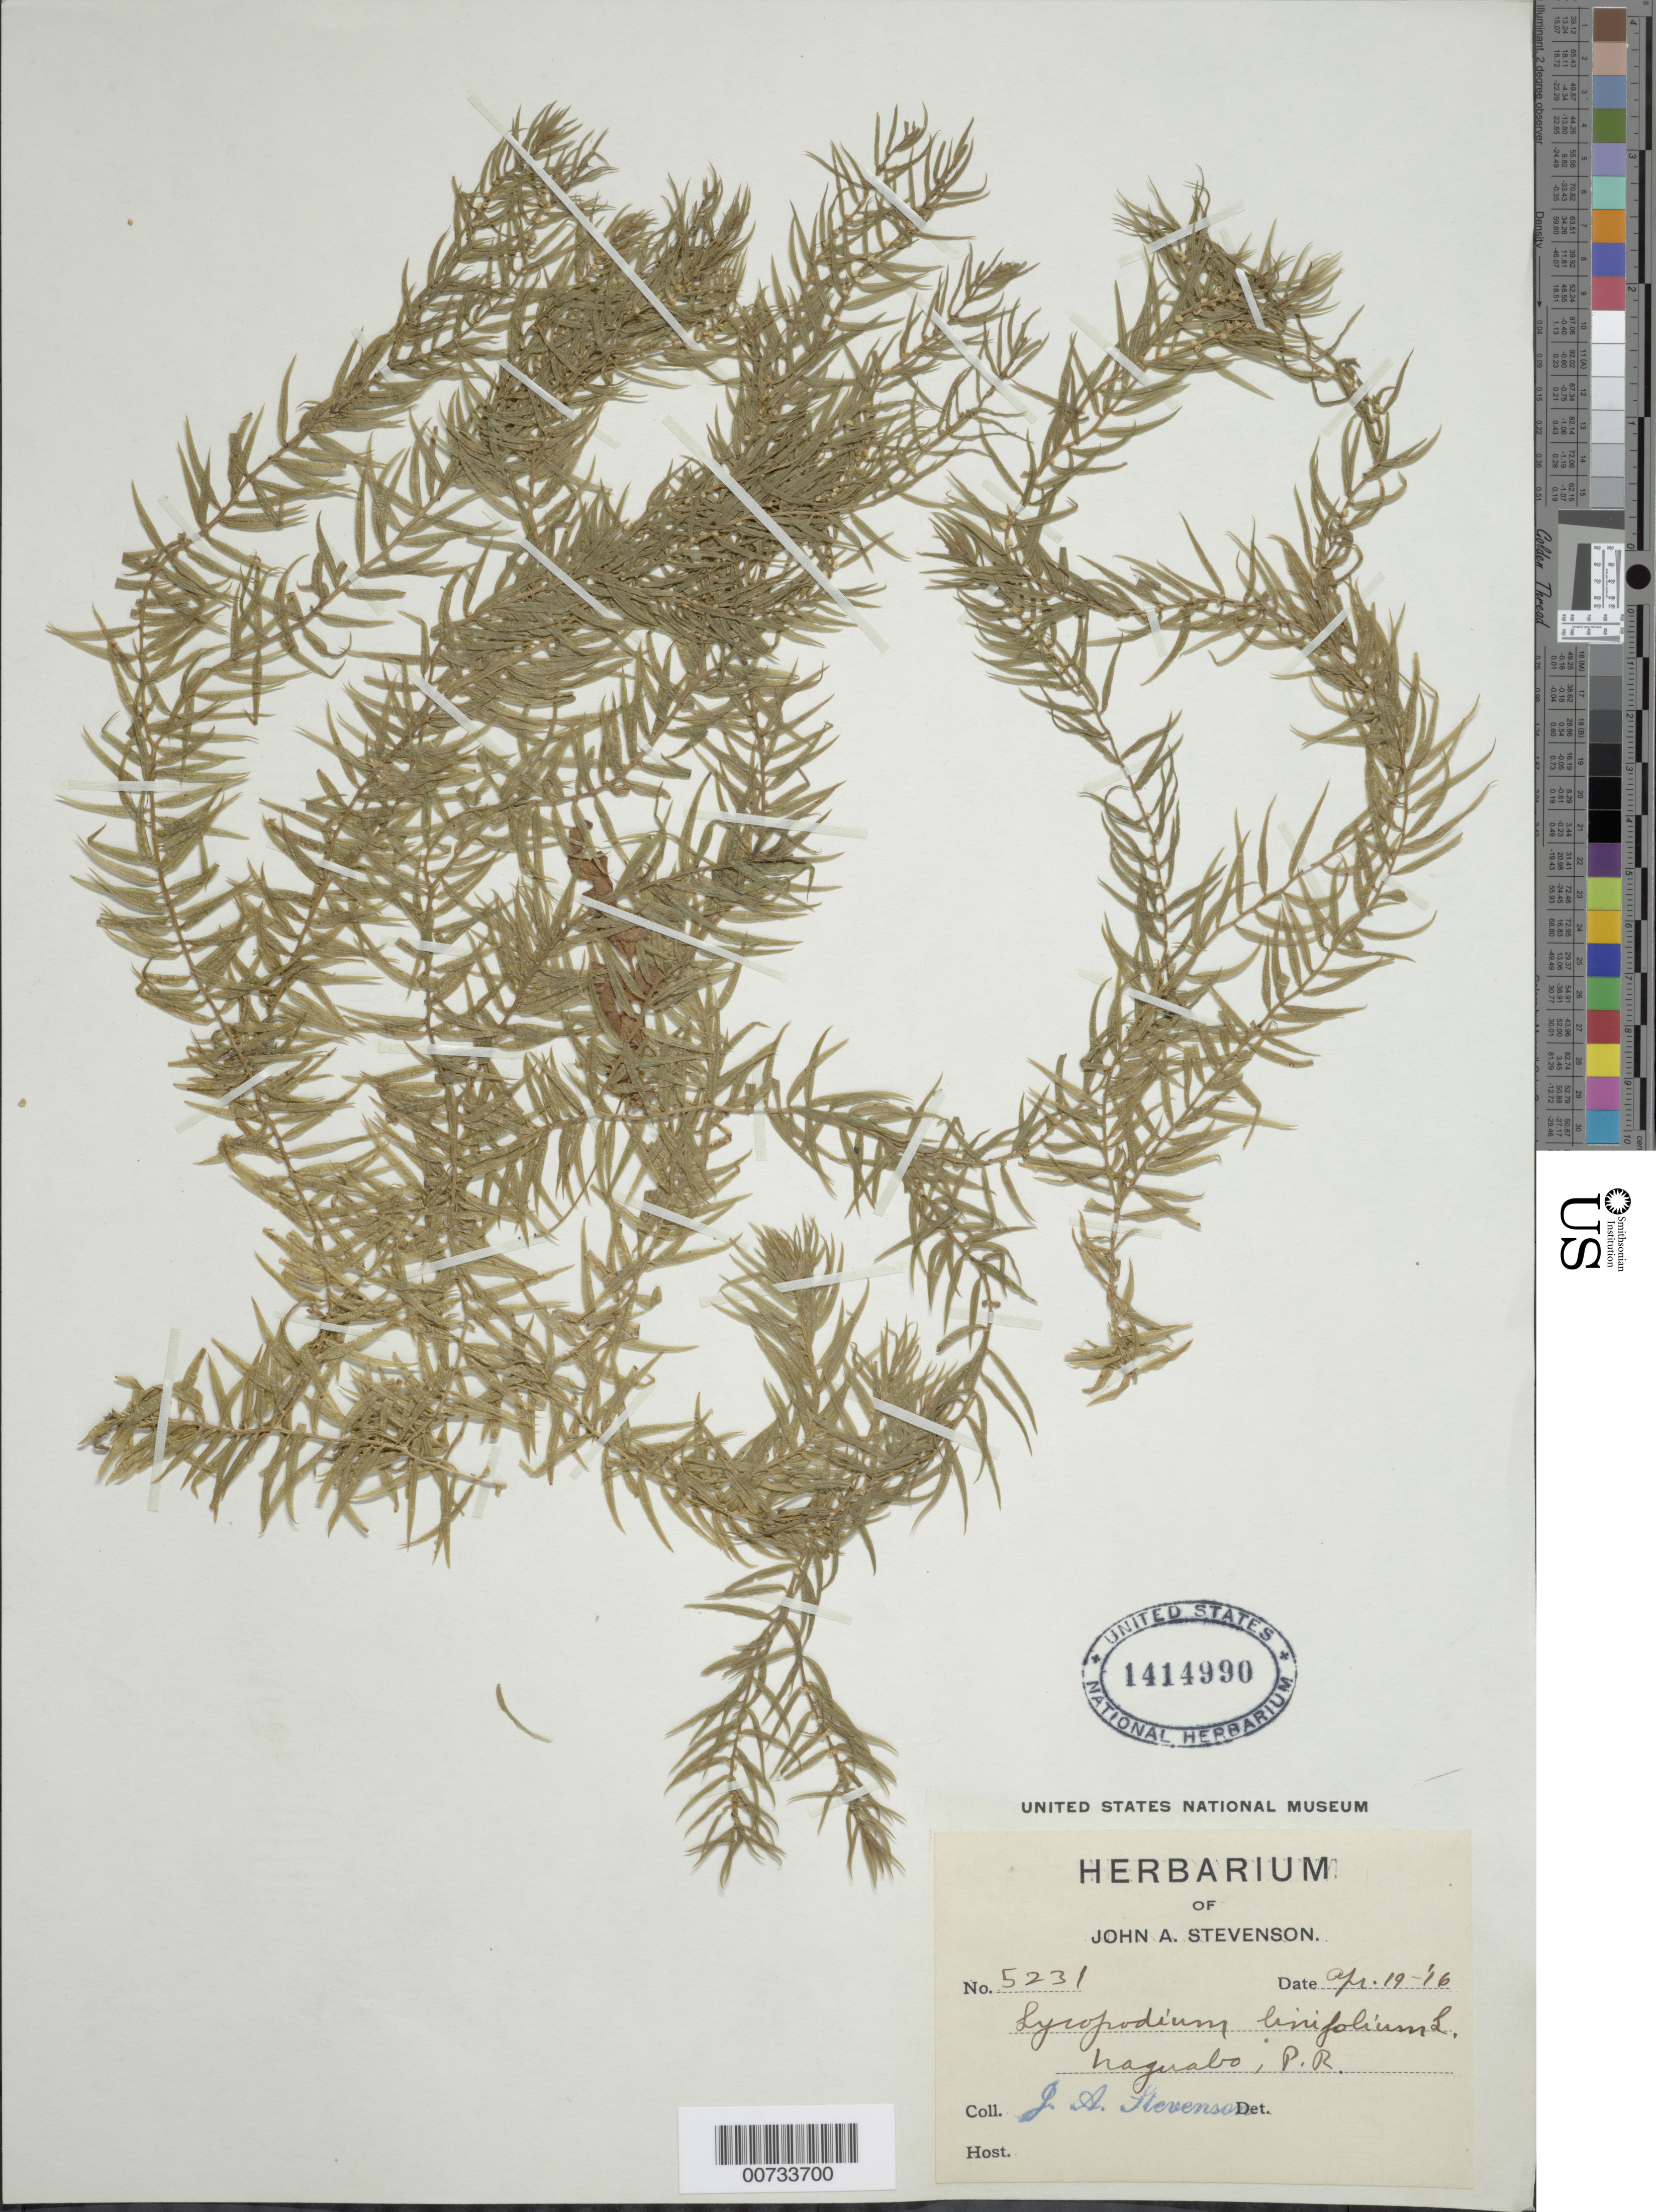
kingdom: Plantae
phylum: Tracheophyta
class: Lycopodiopsida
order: Lycopodiales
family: Lycopodiaceae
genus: Phlegmariurus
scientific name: Phlegmariurus linifolius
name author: (L.) B. Øllg.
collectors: J. Stevenson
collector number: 5231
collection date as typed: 19 Apr 1916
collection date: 1916-04-19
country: Puerto Rico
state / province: Naguabo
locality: Naguabo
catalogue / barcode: US 1414990